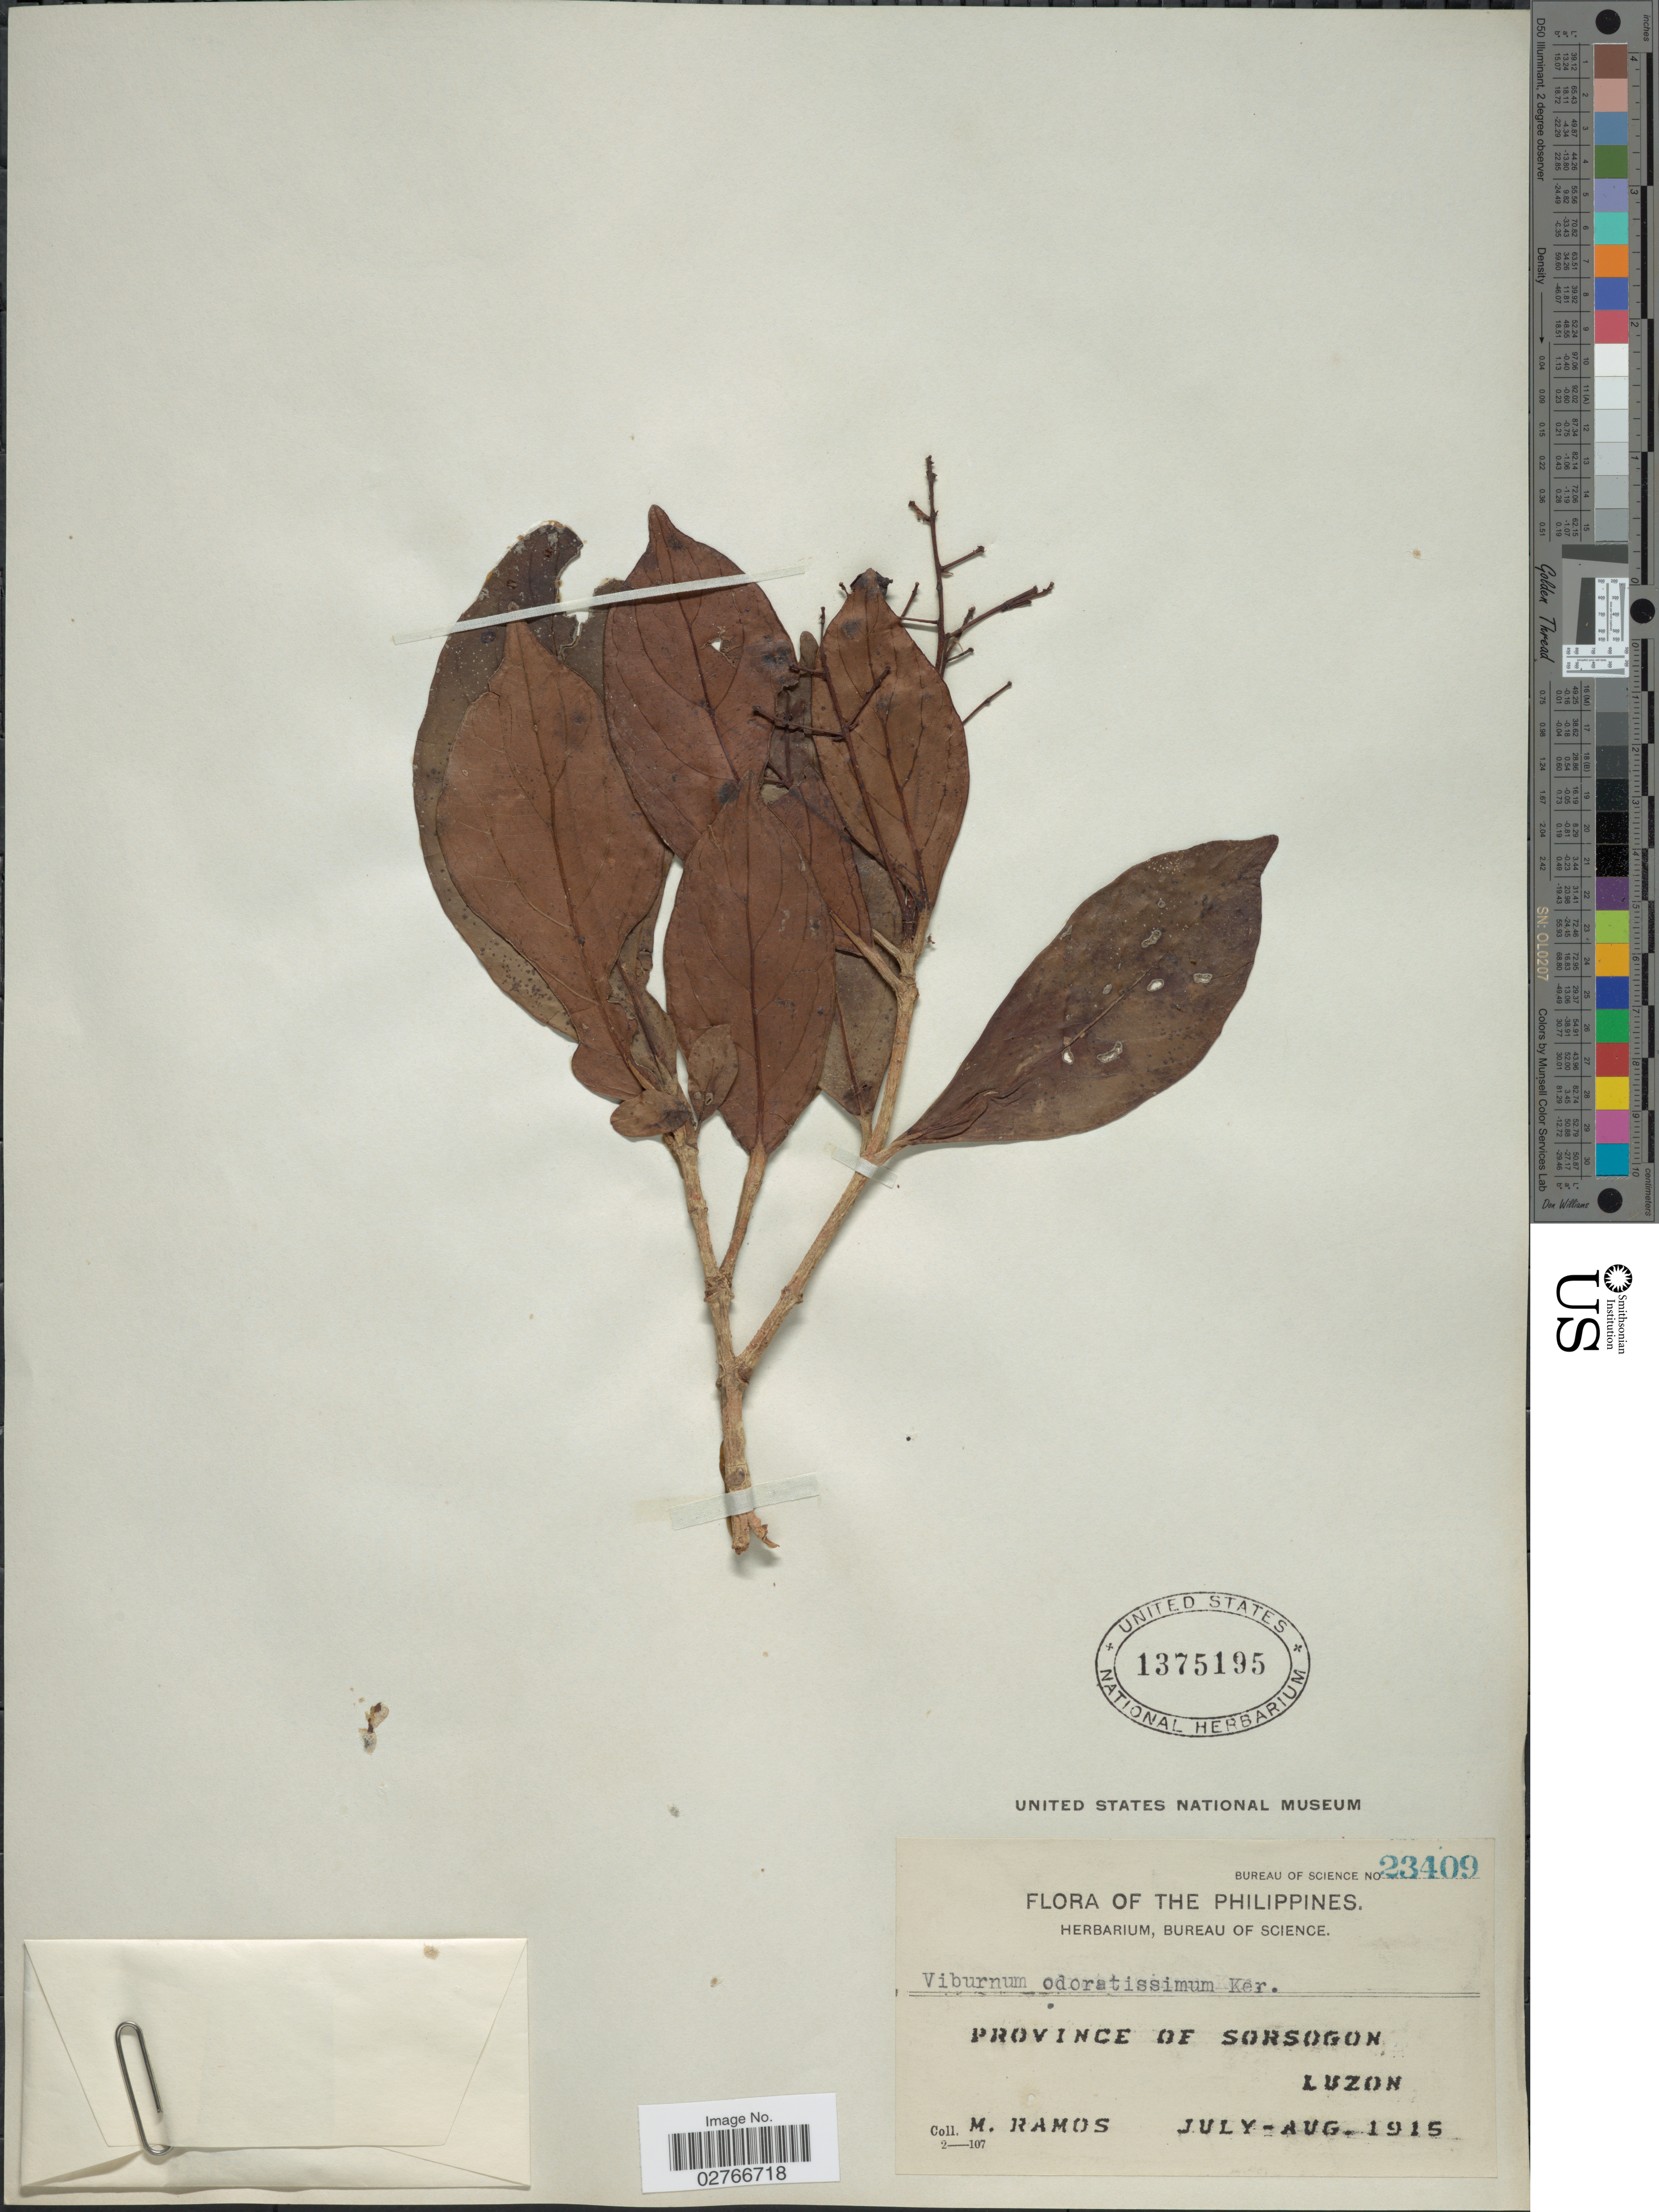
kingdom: Plantae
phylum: Tracheophyta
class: Magnoliopsida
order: Dipsacales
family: Viburnaceae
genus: Viburnum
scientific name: Viburnum odoratissimum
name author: Ker Gawl.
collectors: M. Ramos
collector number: Bureau of Science 23409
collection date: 1915-07/1915-08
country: Philippines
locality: Province of Sorsogon. Luzon.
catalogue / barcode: US 1375195